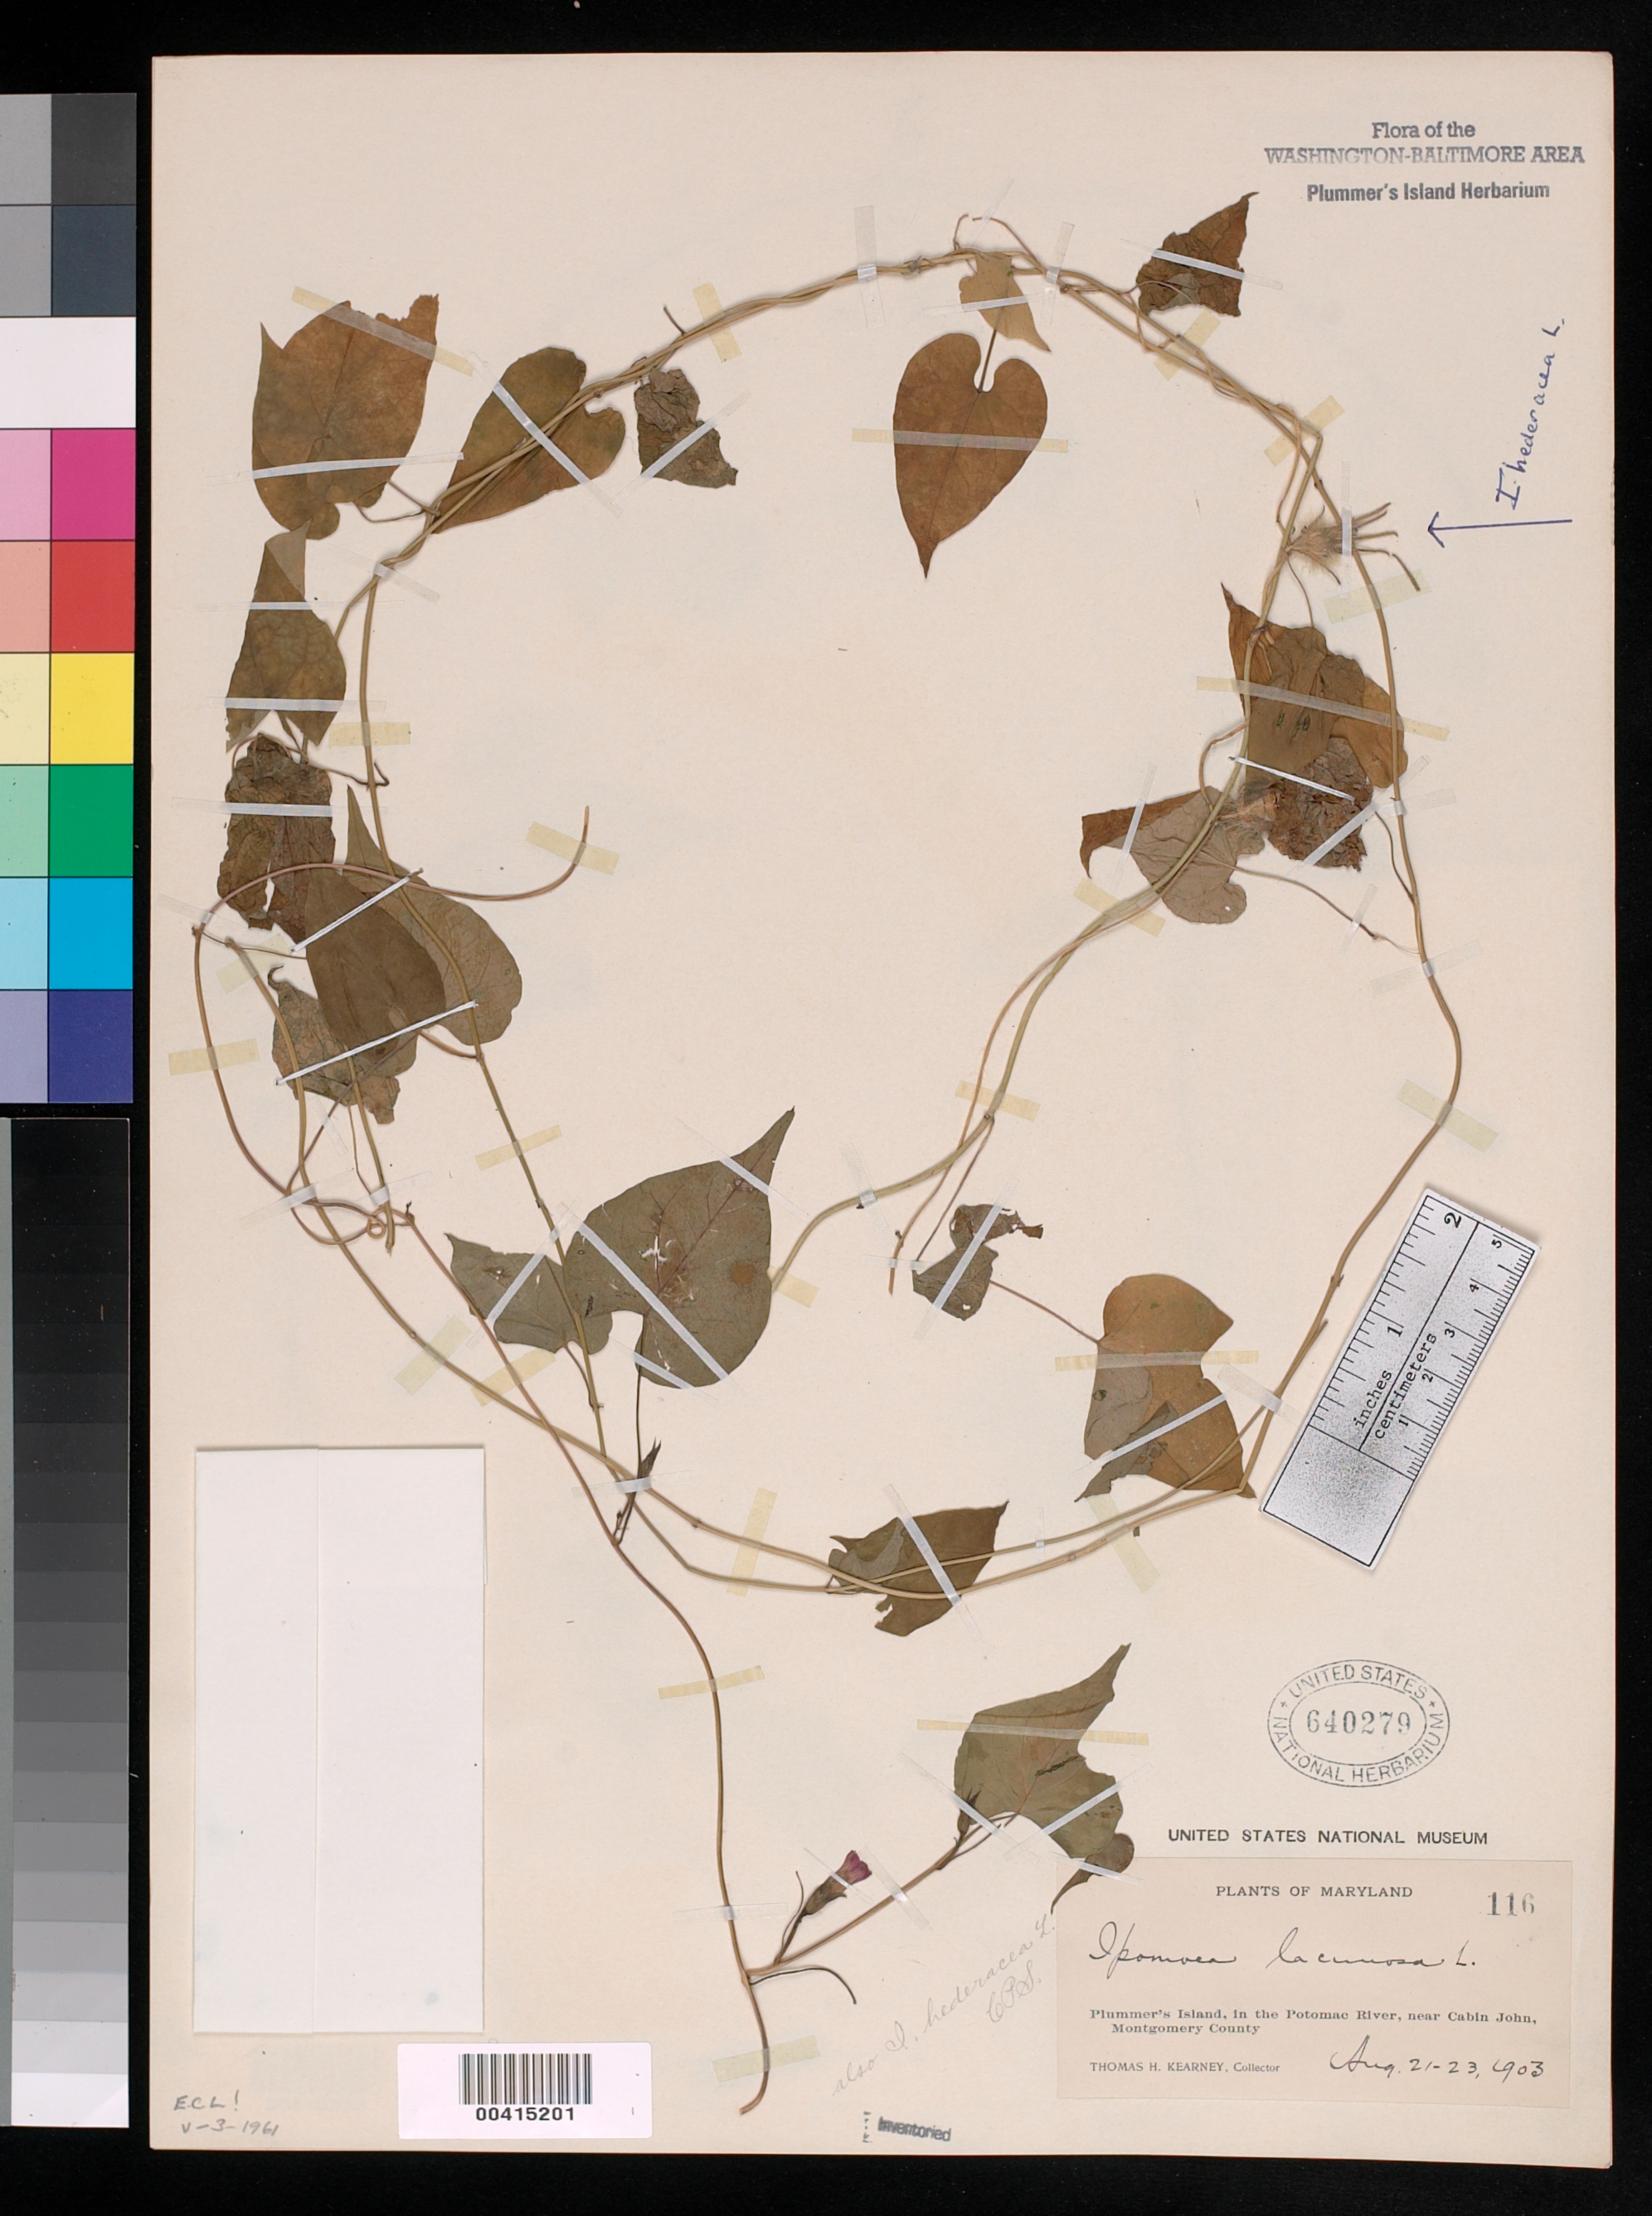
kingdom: Plantae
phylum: Tracheophyta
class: Magnoliopsida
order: Solanales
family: Convolvulaceae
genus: Ipomoea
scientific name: Ipomoea lacunosa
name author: L.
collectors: T. H. Kearney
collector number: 116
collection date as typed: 21 Aug 1903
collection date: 1903-08-21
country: United States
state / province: Maryland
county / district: Montgomery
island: Plummers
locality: Plummer's Island, near Cabin John C. & O. Canal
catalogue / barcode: US 640279